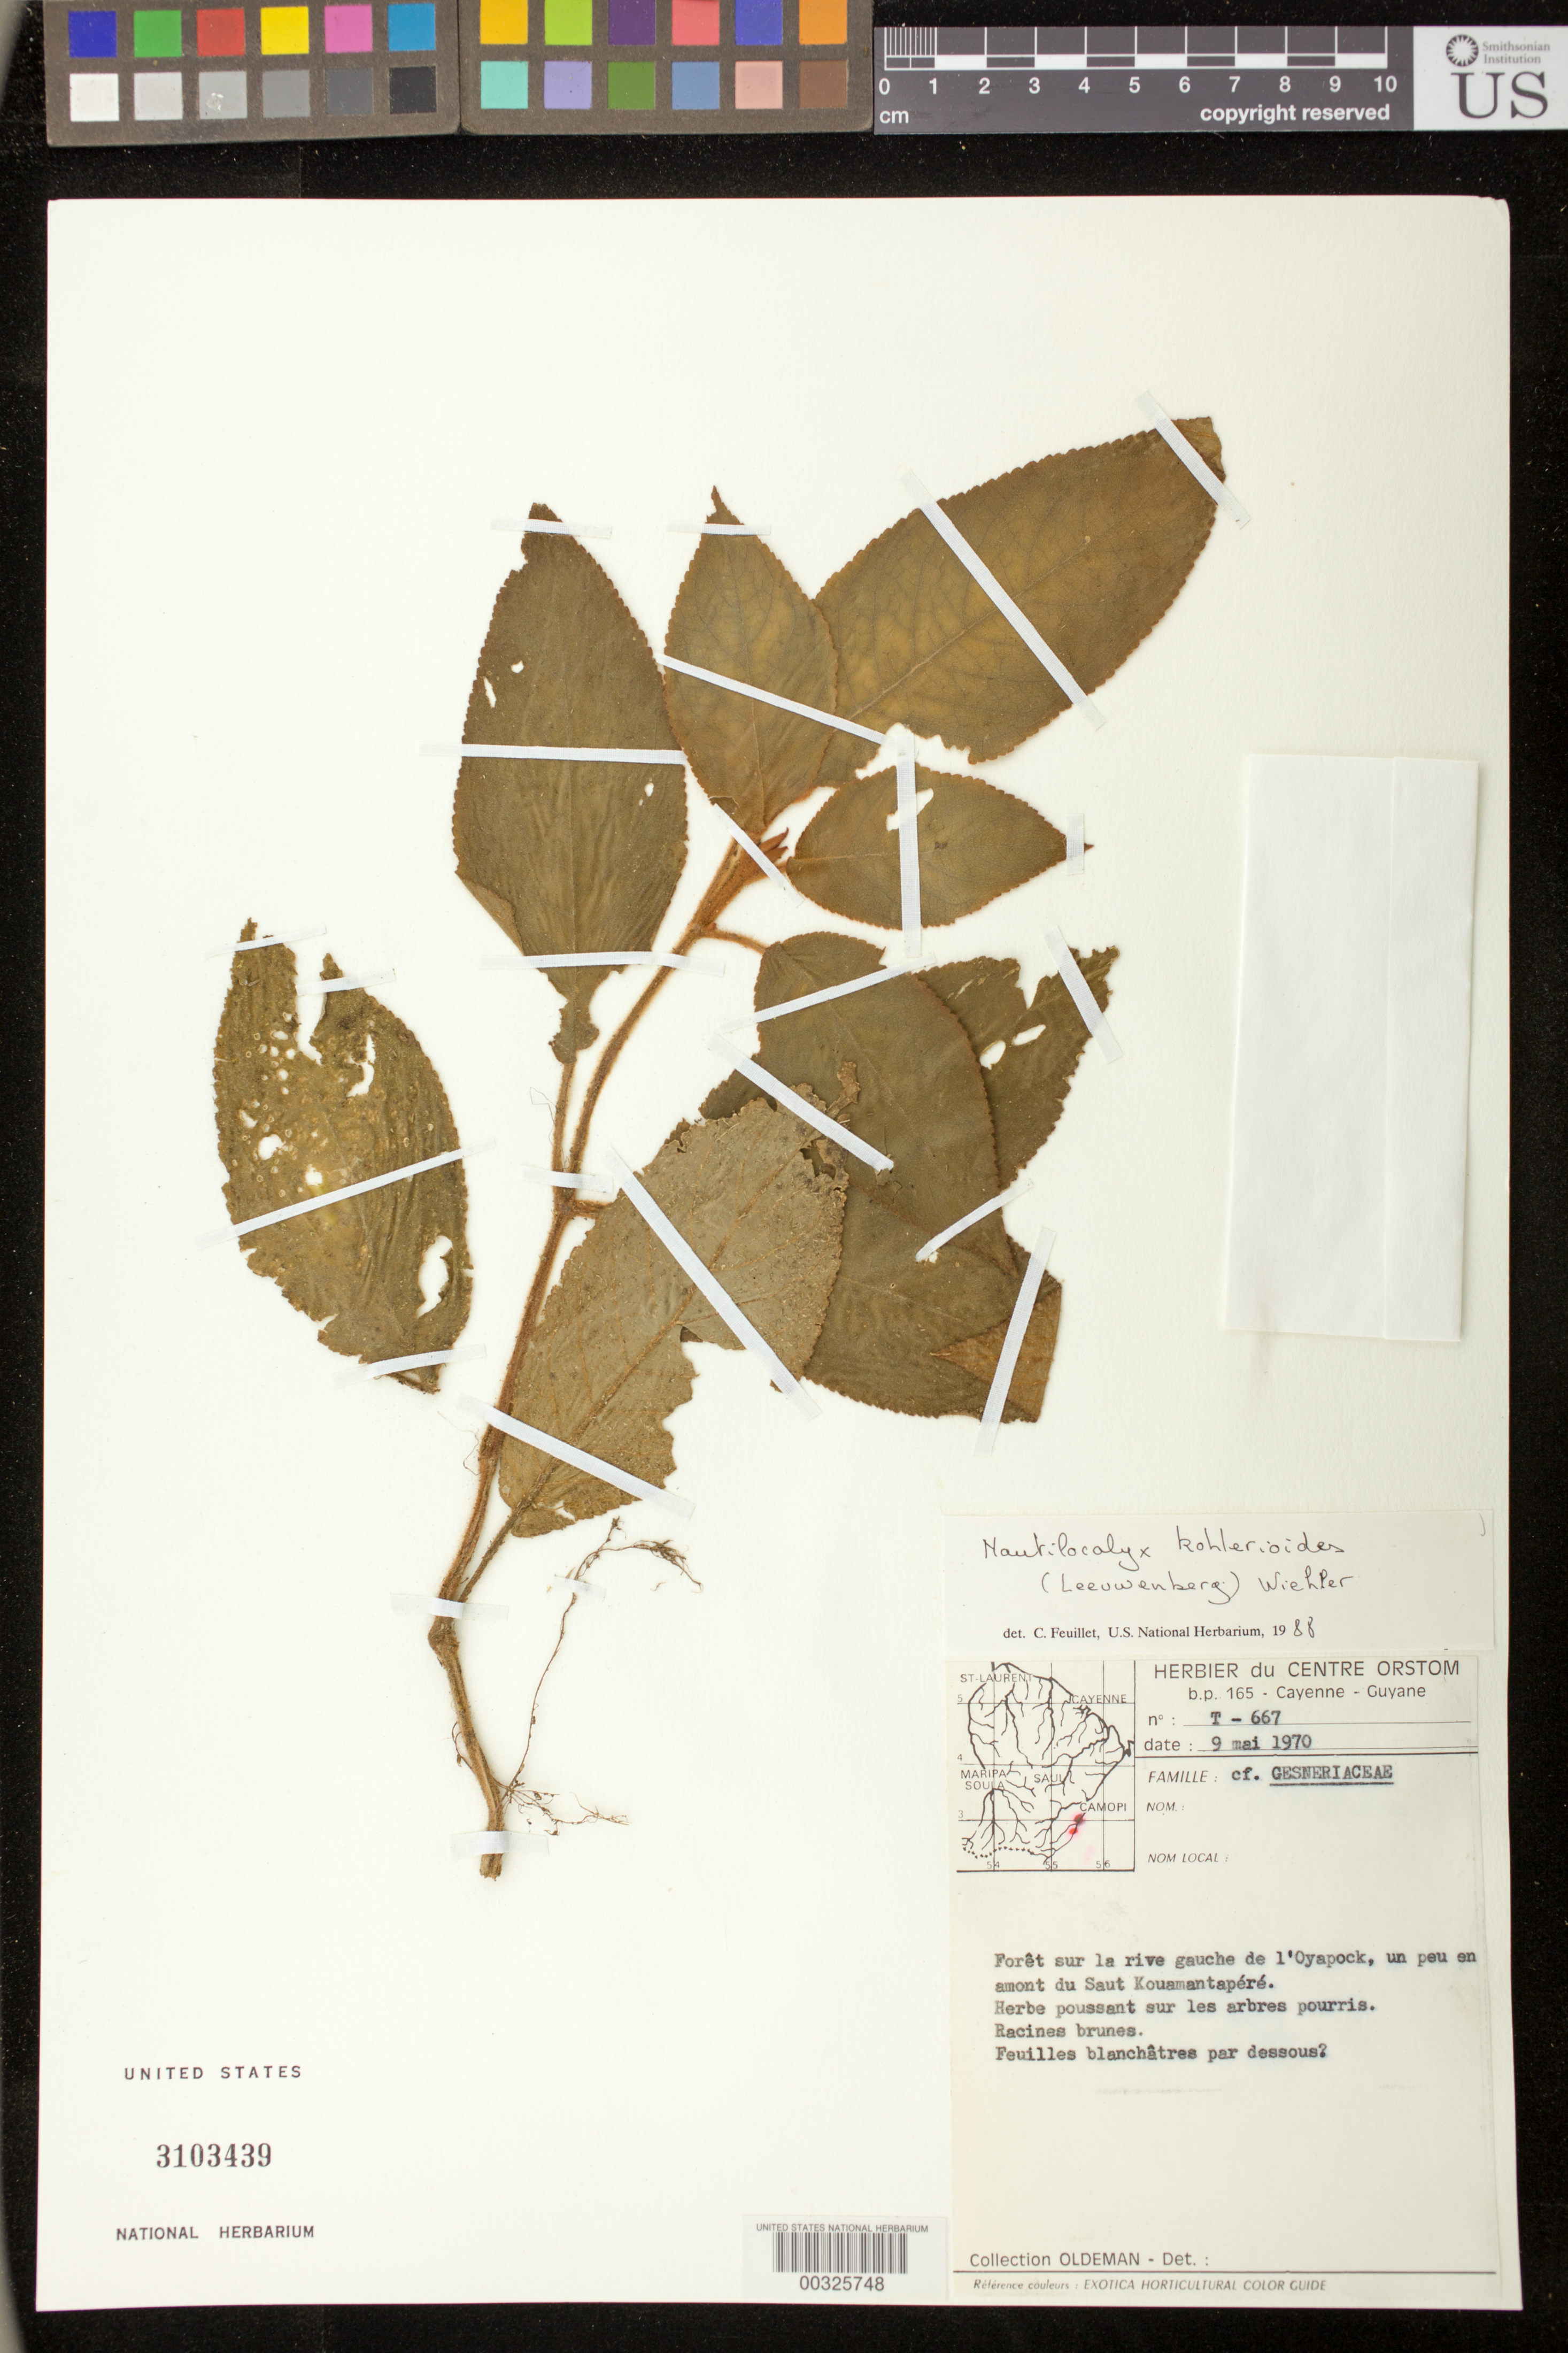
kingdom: Plantae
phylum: Tracheophyta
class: Magnoliopsida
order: Lamiales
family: Gesneriaceae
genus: Nautilocalyx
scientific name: Nautilocalyx kohlerioides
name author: (Leeuwenb.) Wiehler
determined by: Skog, Laurence E.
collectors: R. Oldeman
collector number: T- 667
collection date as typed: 09 May 1970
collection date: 1970-05-09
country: French Guiana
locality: Sur la rive gauche de l'Oyapock, un peu en amont du Saut Kouamantapéré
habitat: Forêt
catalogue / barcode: US 3103439